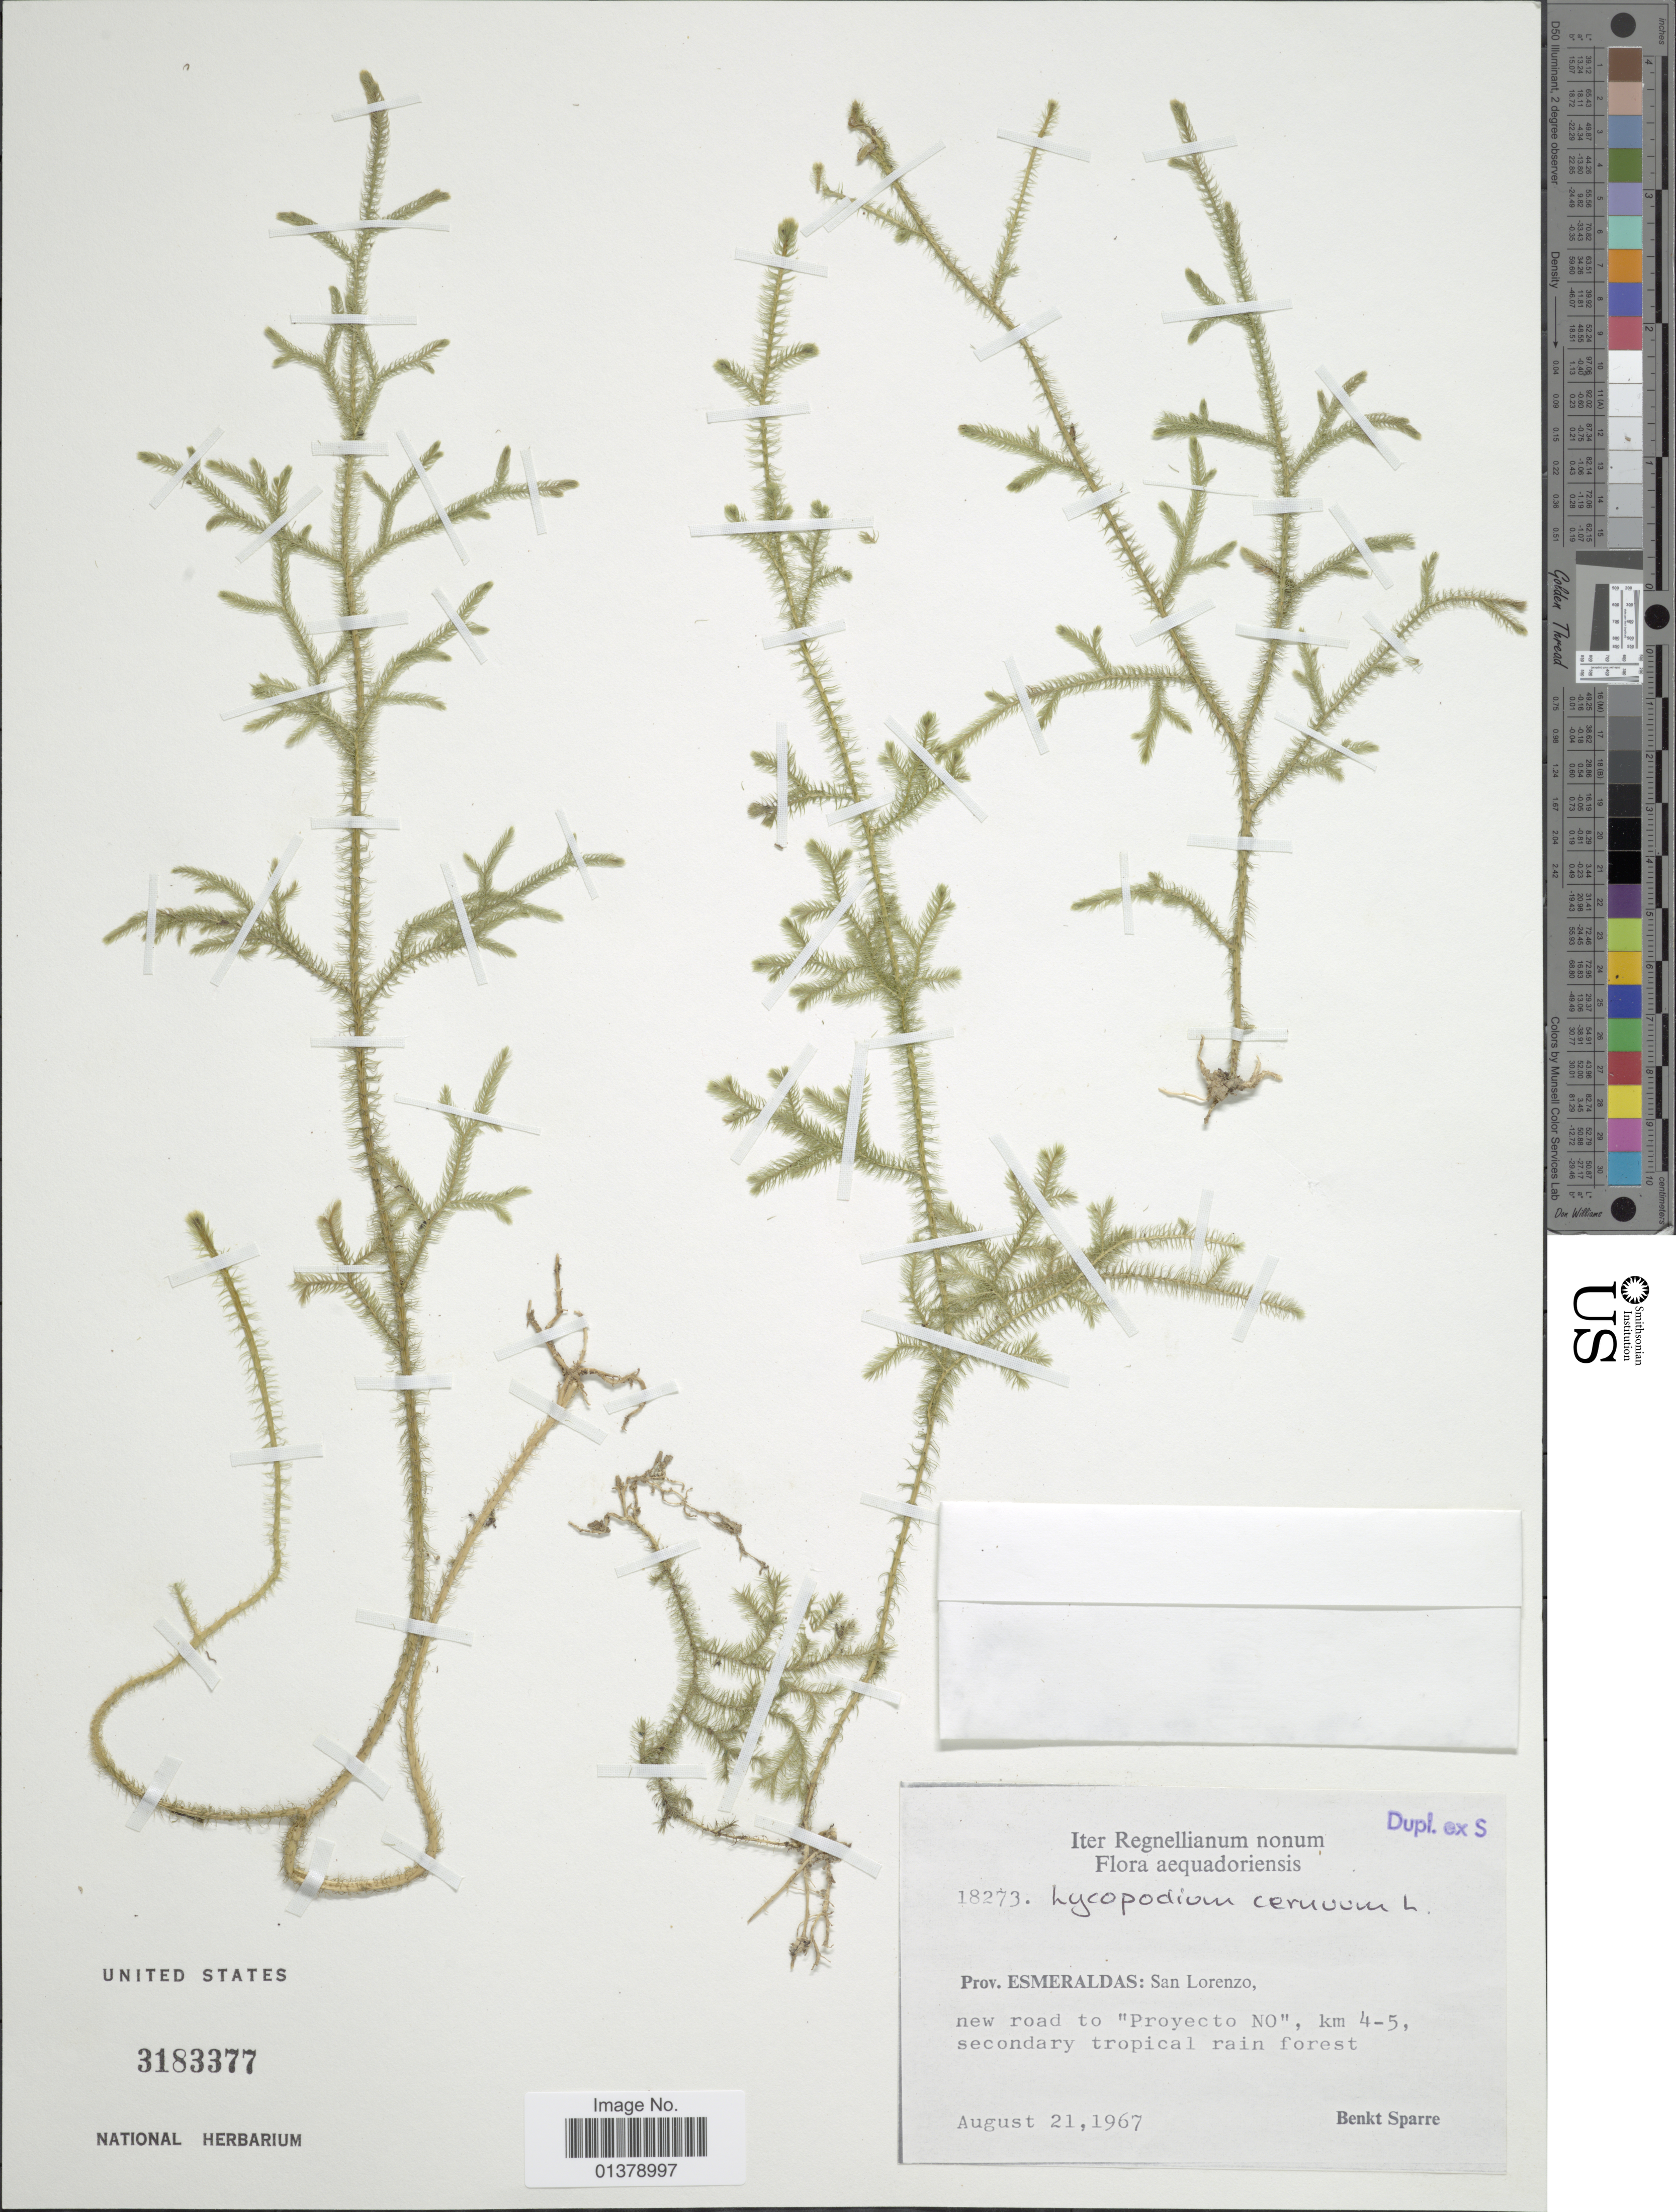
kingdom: Plantae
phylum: Tracheophyta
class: Lycopodiopsida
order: Lycopodiales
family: Lycopodiaceae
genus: Palhinhaea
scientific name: Palhinhaea cernua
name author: (L.) Vasc. & Franco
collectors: B. Sparre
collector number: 18273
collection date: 1967-08-21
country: Ecuador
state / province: Esmeraldas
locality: San Lorenzo, new road to "Proyecto NO", km 4-5, secondary tropical rain forest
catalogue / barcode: US 3183377